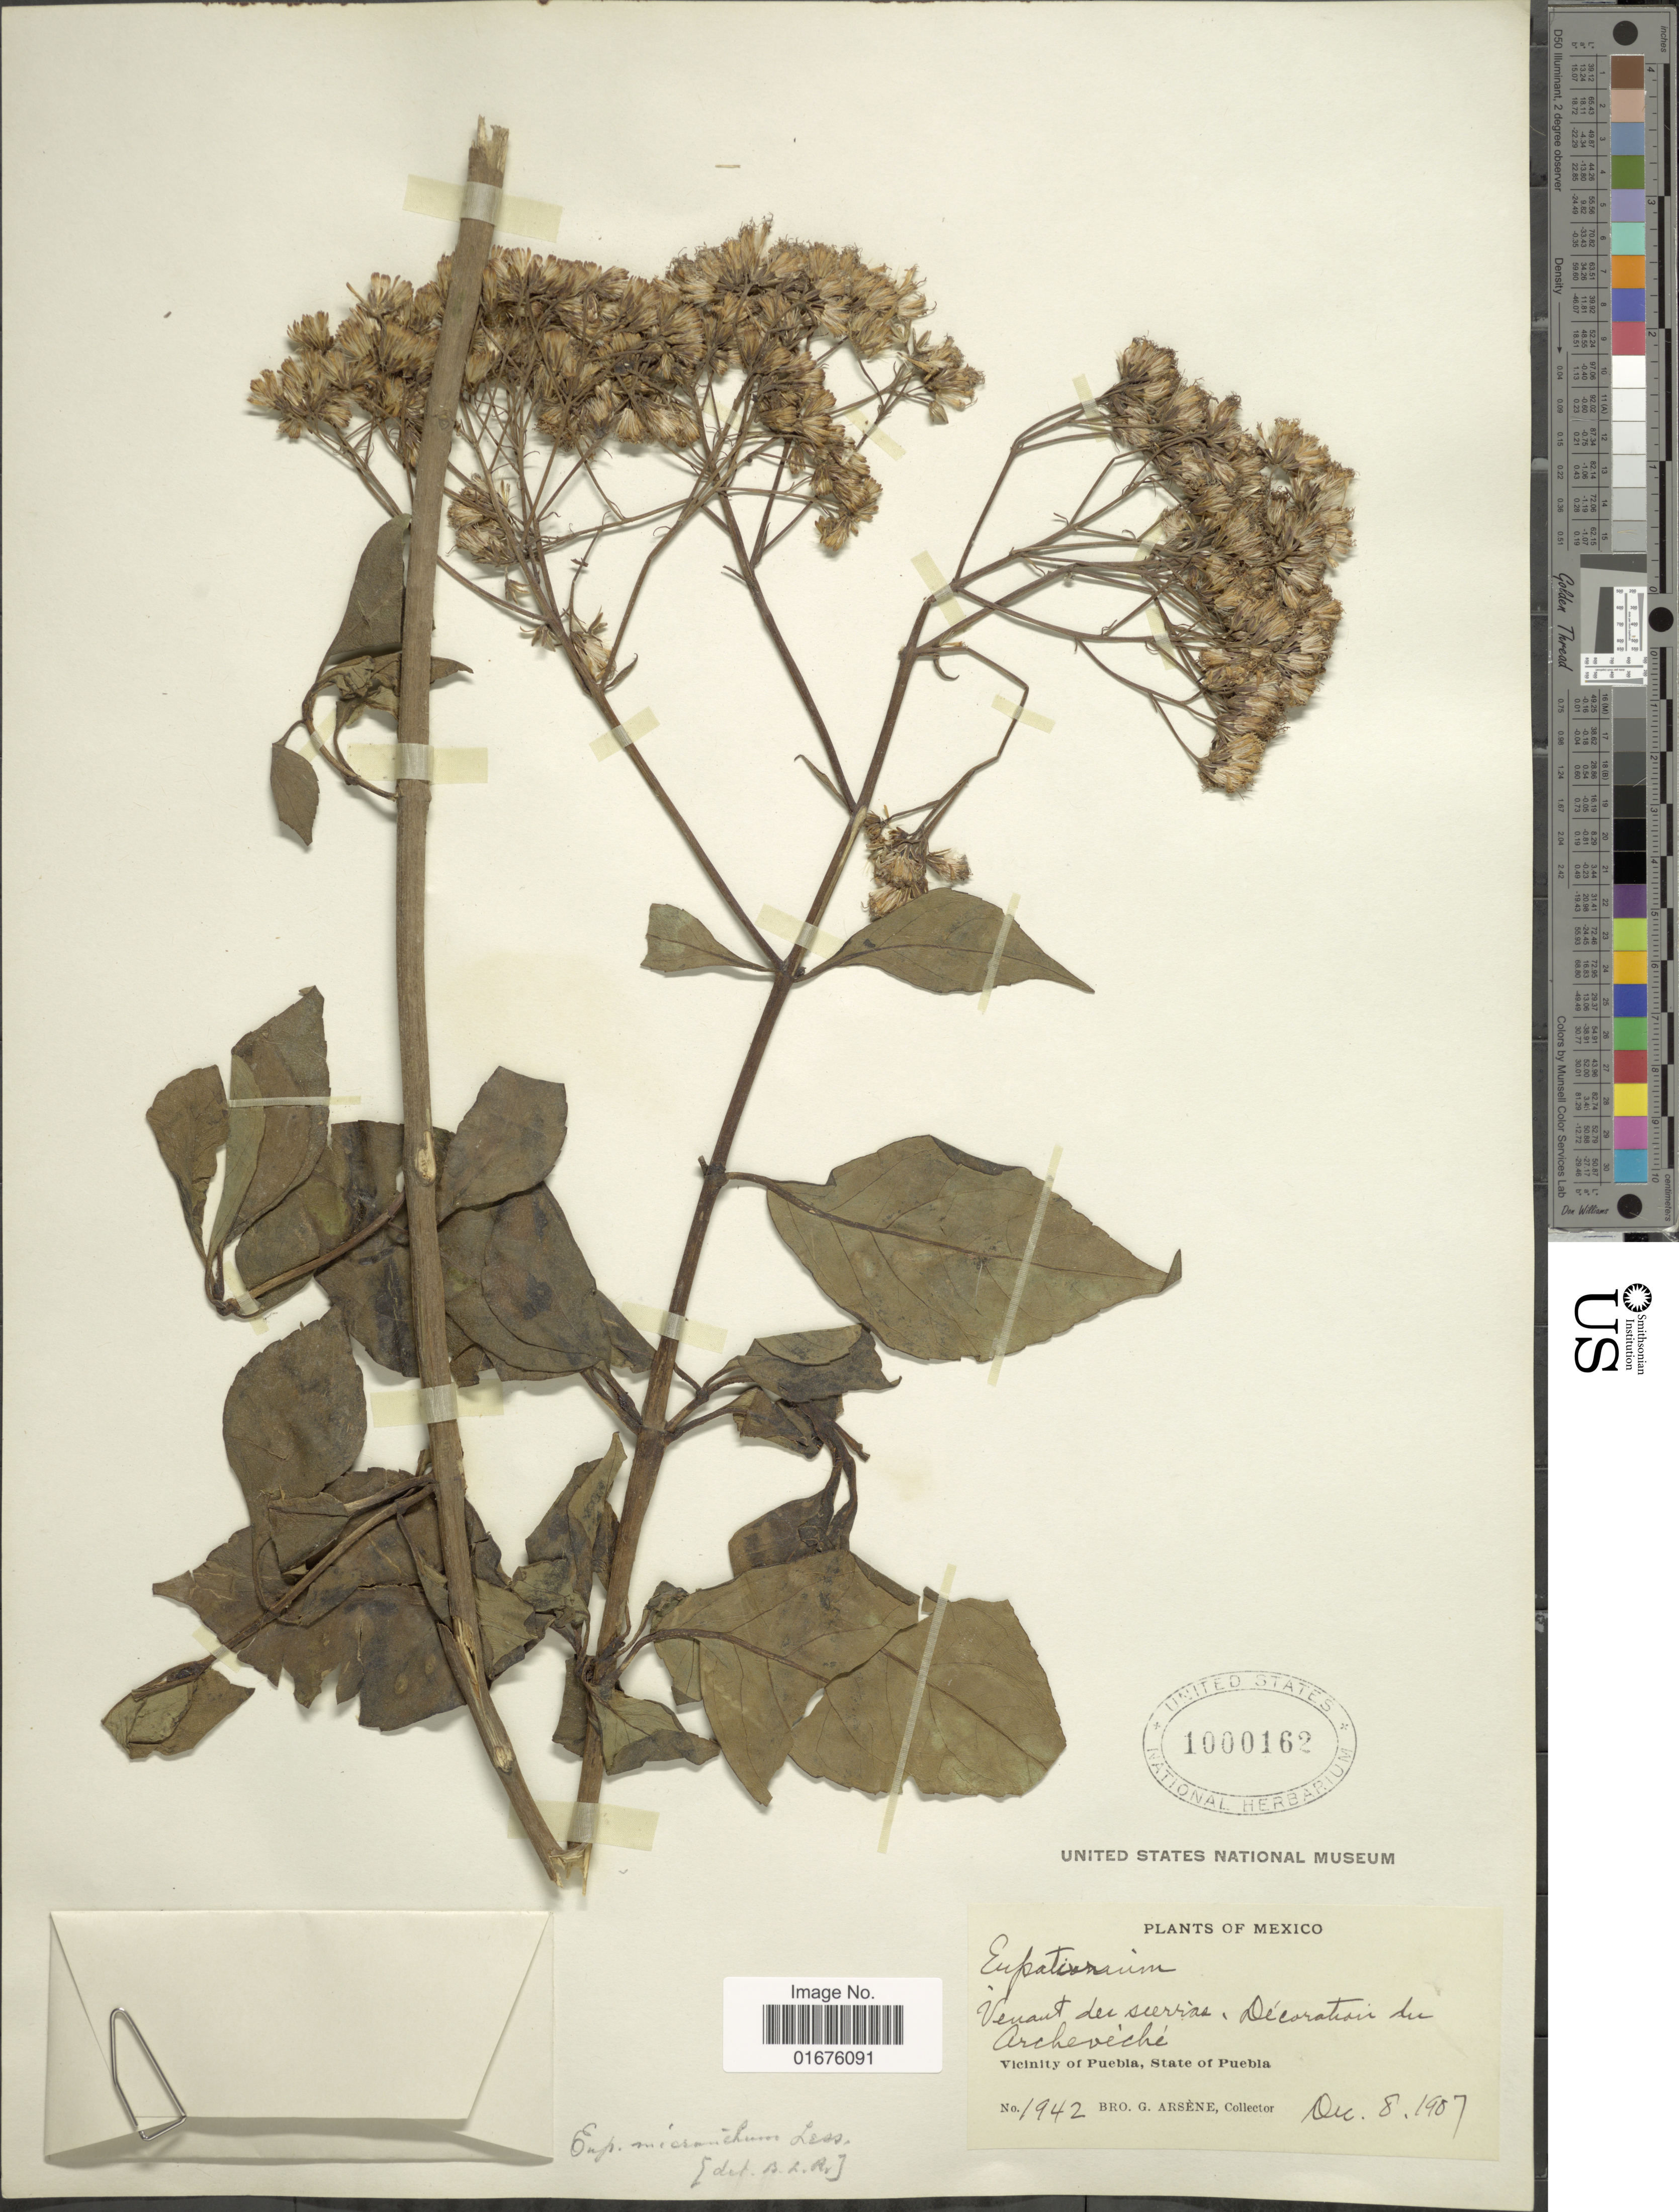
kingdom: Plantae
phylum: Tracheophyta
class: Magnoliopsida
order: Asterales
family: Asteraceae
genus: Ageratina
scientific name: Ageratina ligustrina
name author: (DC.) R.M. King & H. Rob.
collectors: Bro. G. Arsène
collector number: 1942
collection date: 1907-12-08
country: Mexico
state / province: Puebla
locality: Venant des sierrás, Decoration du Archevéché, Vicinity of Puebla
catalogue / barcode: US 100162